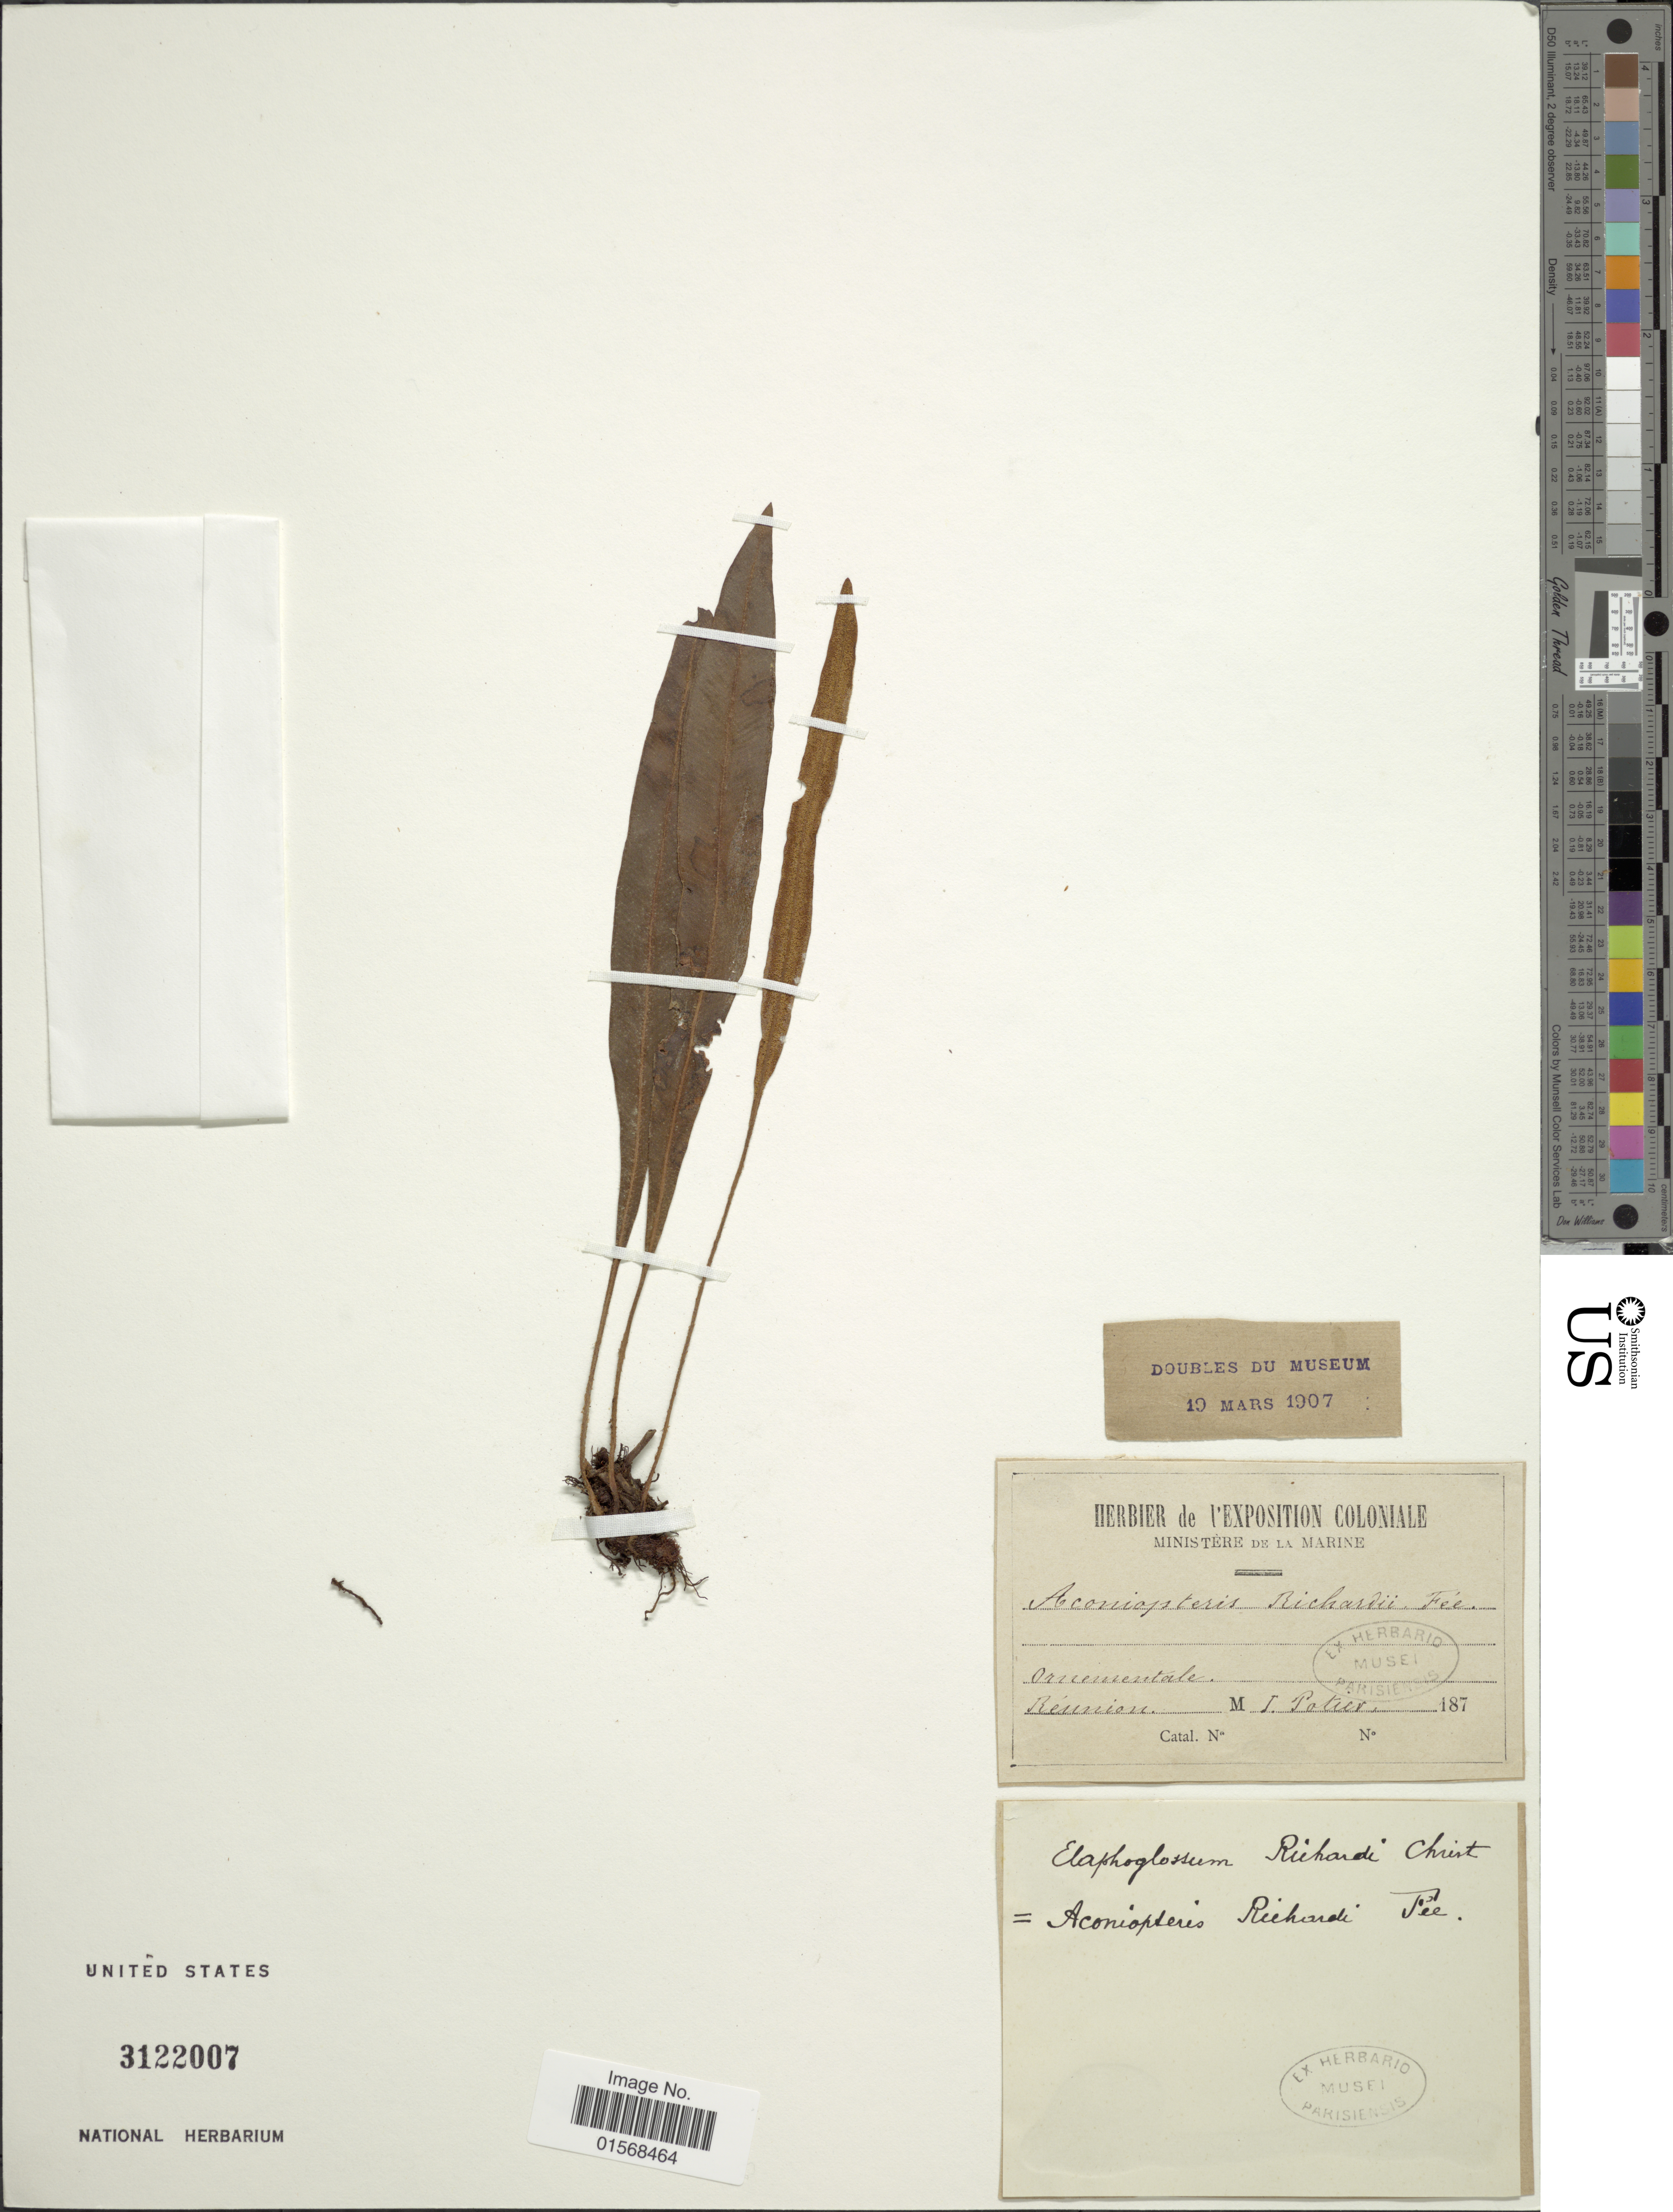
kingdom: Plantae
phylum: Tracheophyta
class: Polypodiopsida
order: Polypodiales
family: Dryopteridaceae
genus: Elaphoglossum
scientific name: Elaphoglossum richardii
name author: (Bory) Christ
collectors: I. Potier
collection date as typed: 187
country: Reunion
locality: Ornementale, Reunion. [interpreted]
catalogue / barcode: US 3122007